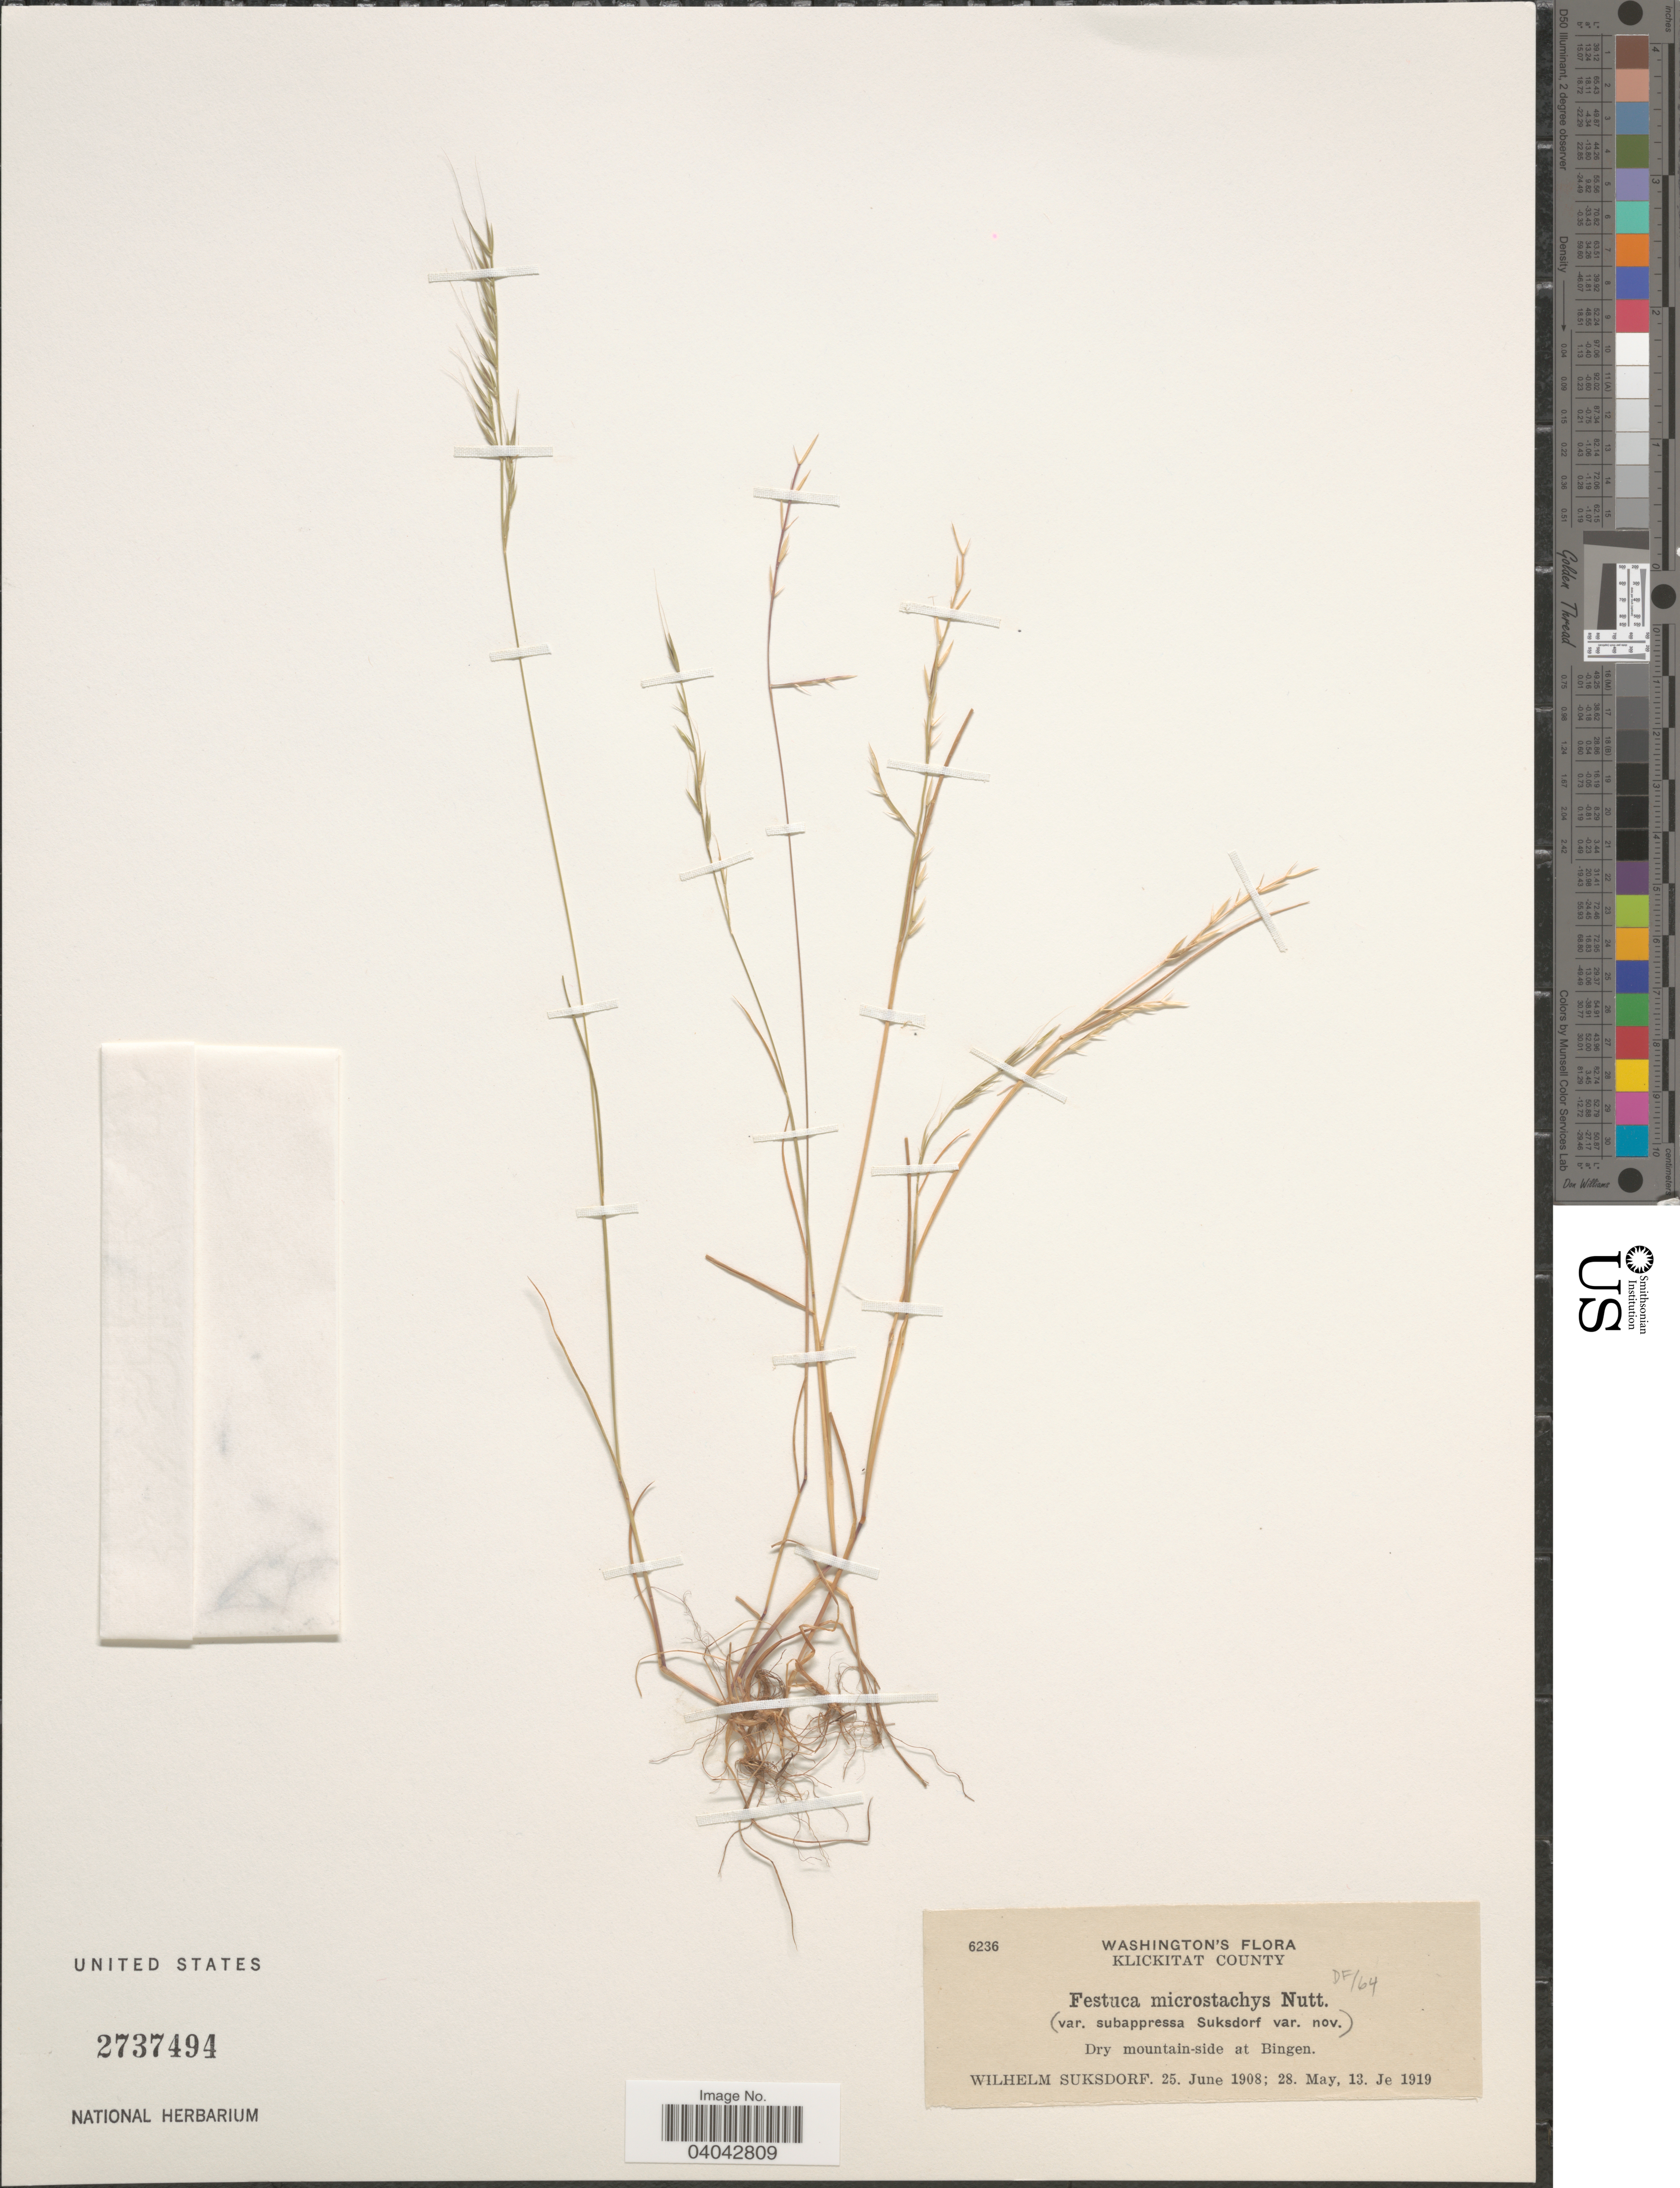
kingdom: Plantae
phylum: Tracheophyta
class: Liliopsida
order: Poales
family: Poaceae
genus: Festuca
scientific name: Festuca microstachys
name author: Nutt.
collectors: W. N. Suksdorf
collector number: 6236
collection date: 1908-06-25/1919-06-13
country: United States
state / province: Washington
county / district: Klickitat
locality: Klickitat County. Dry mountain-side at Bingen.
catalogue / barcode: US 2737494